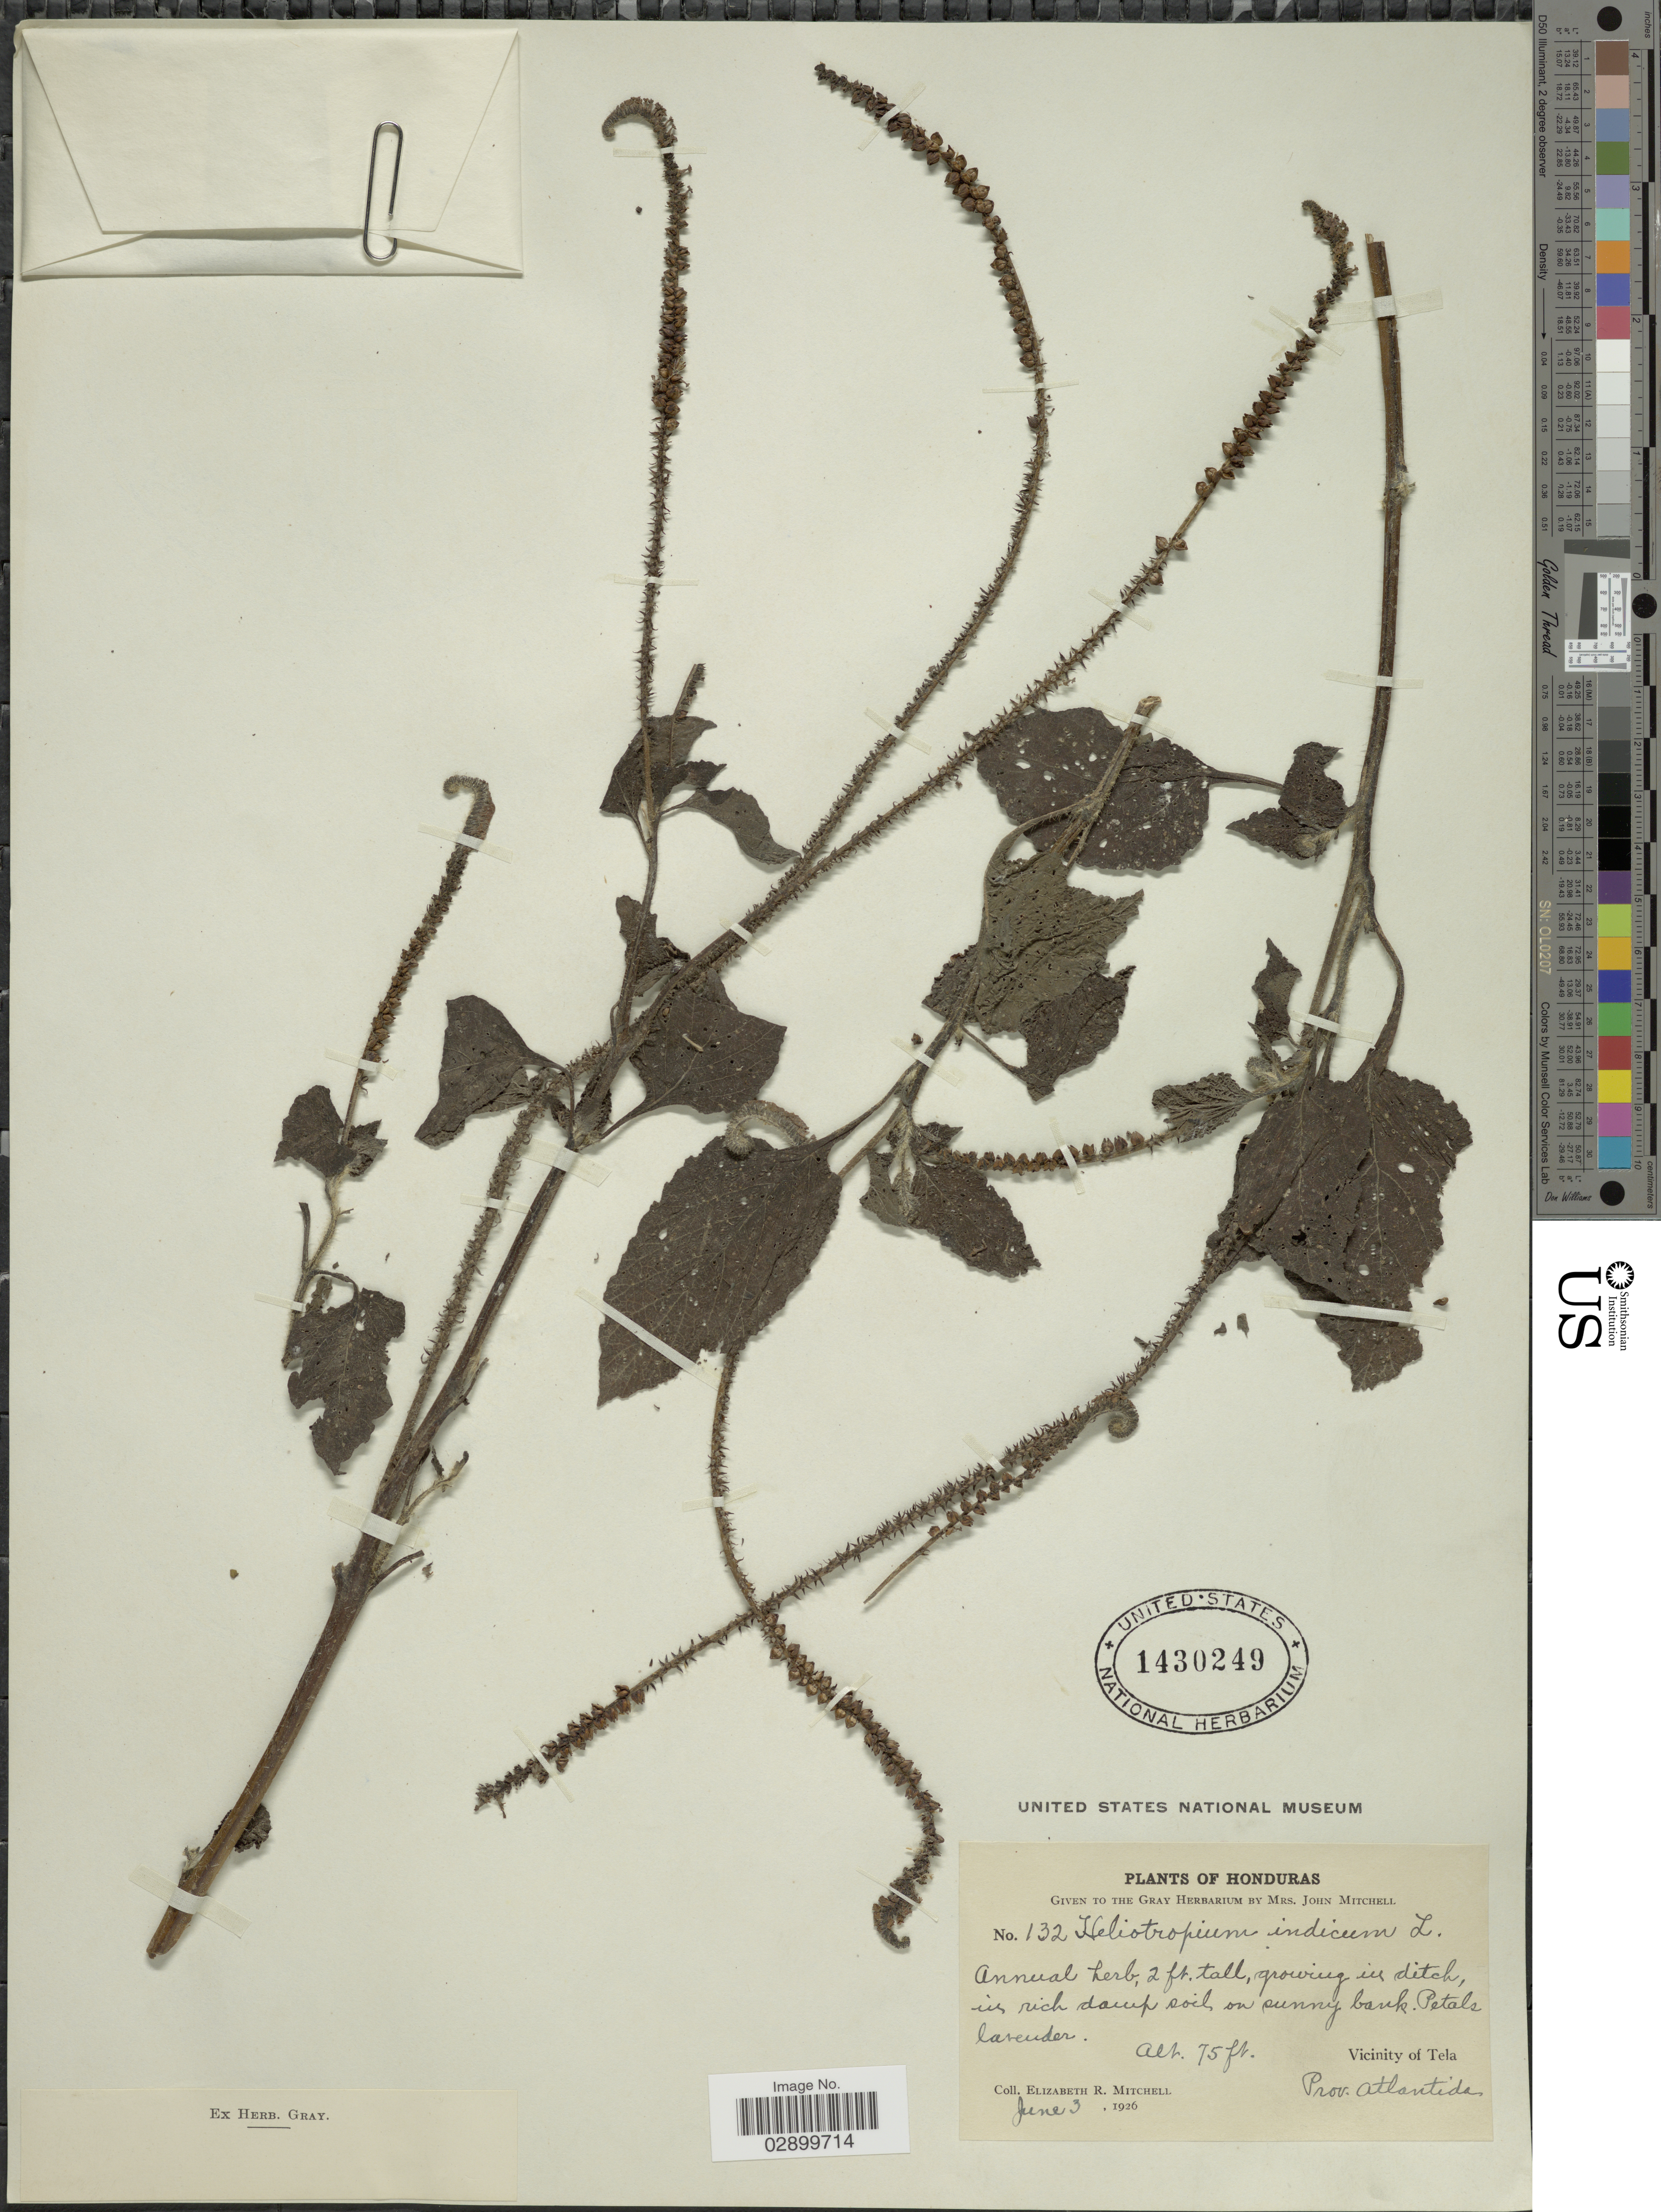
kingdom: Plantae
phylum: Tracheophyta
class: Magnoliopsida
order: Boraginales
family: Heliotropiaceae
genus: Heliotropium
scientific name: Heliotropium indicum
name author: L.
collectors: E. Mitchell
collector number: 132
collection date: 1926-06-03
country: Honduras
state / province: Atlántida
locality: Vicinity of Tela.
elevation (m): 23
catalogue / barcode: US 1430249